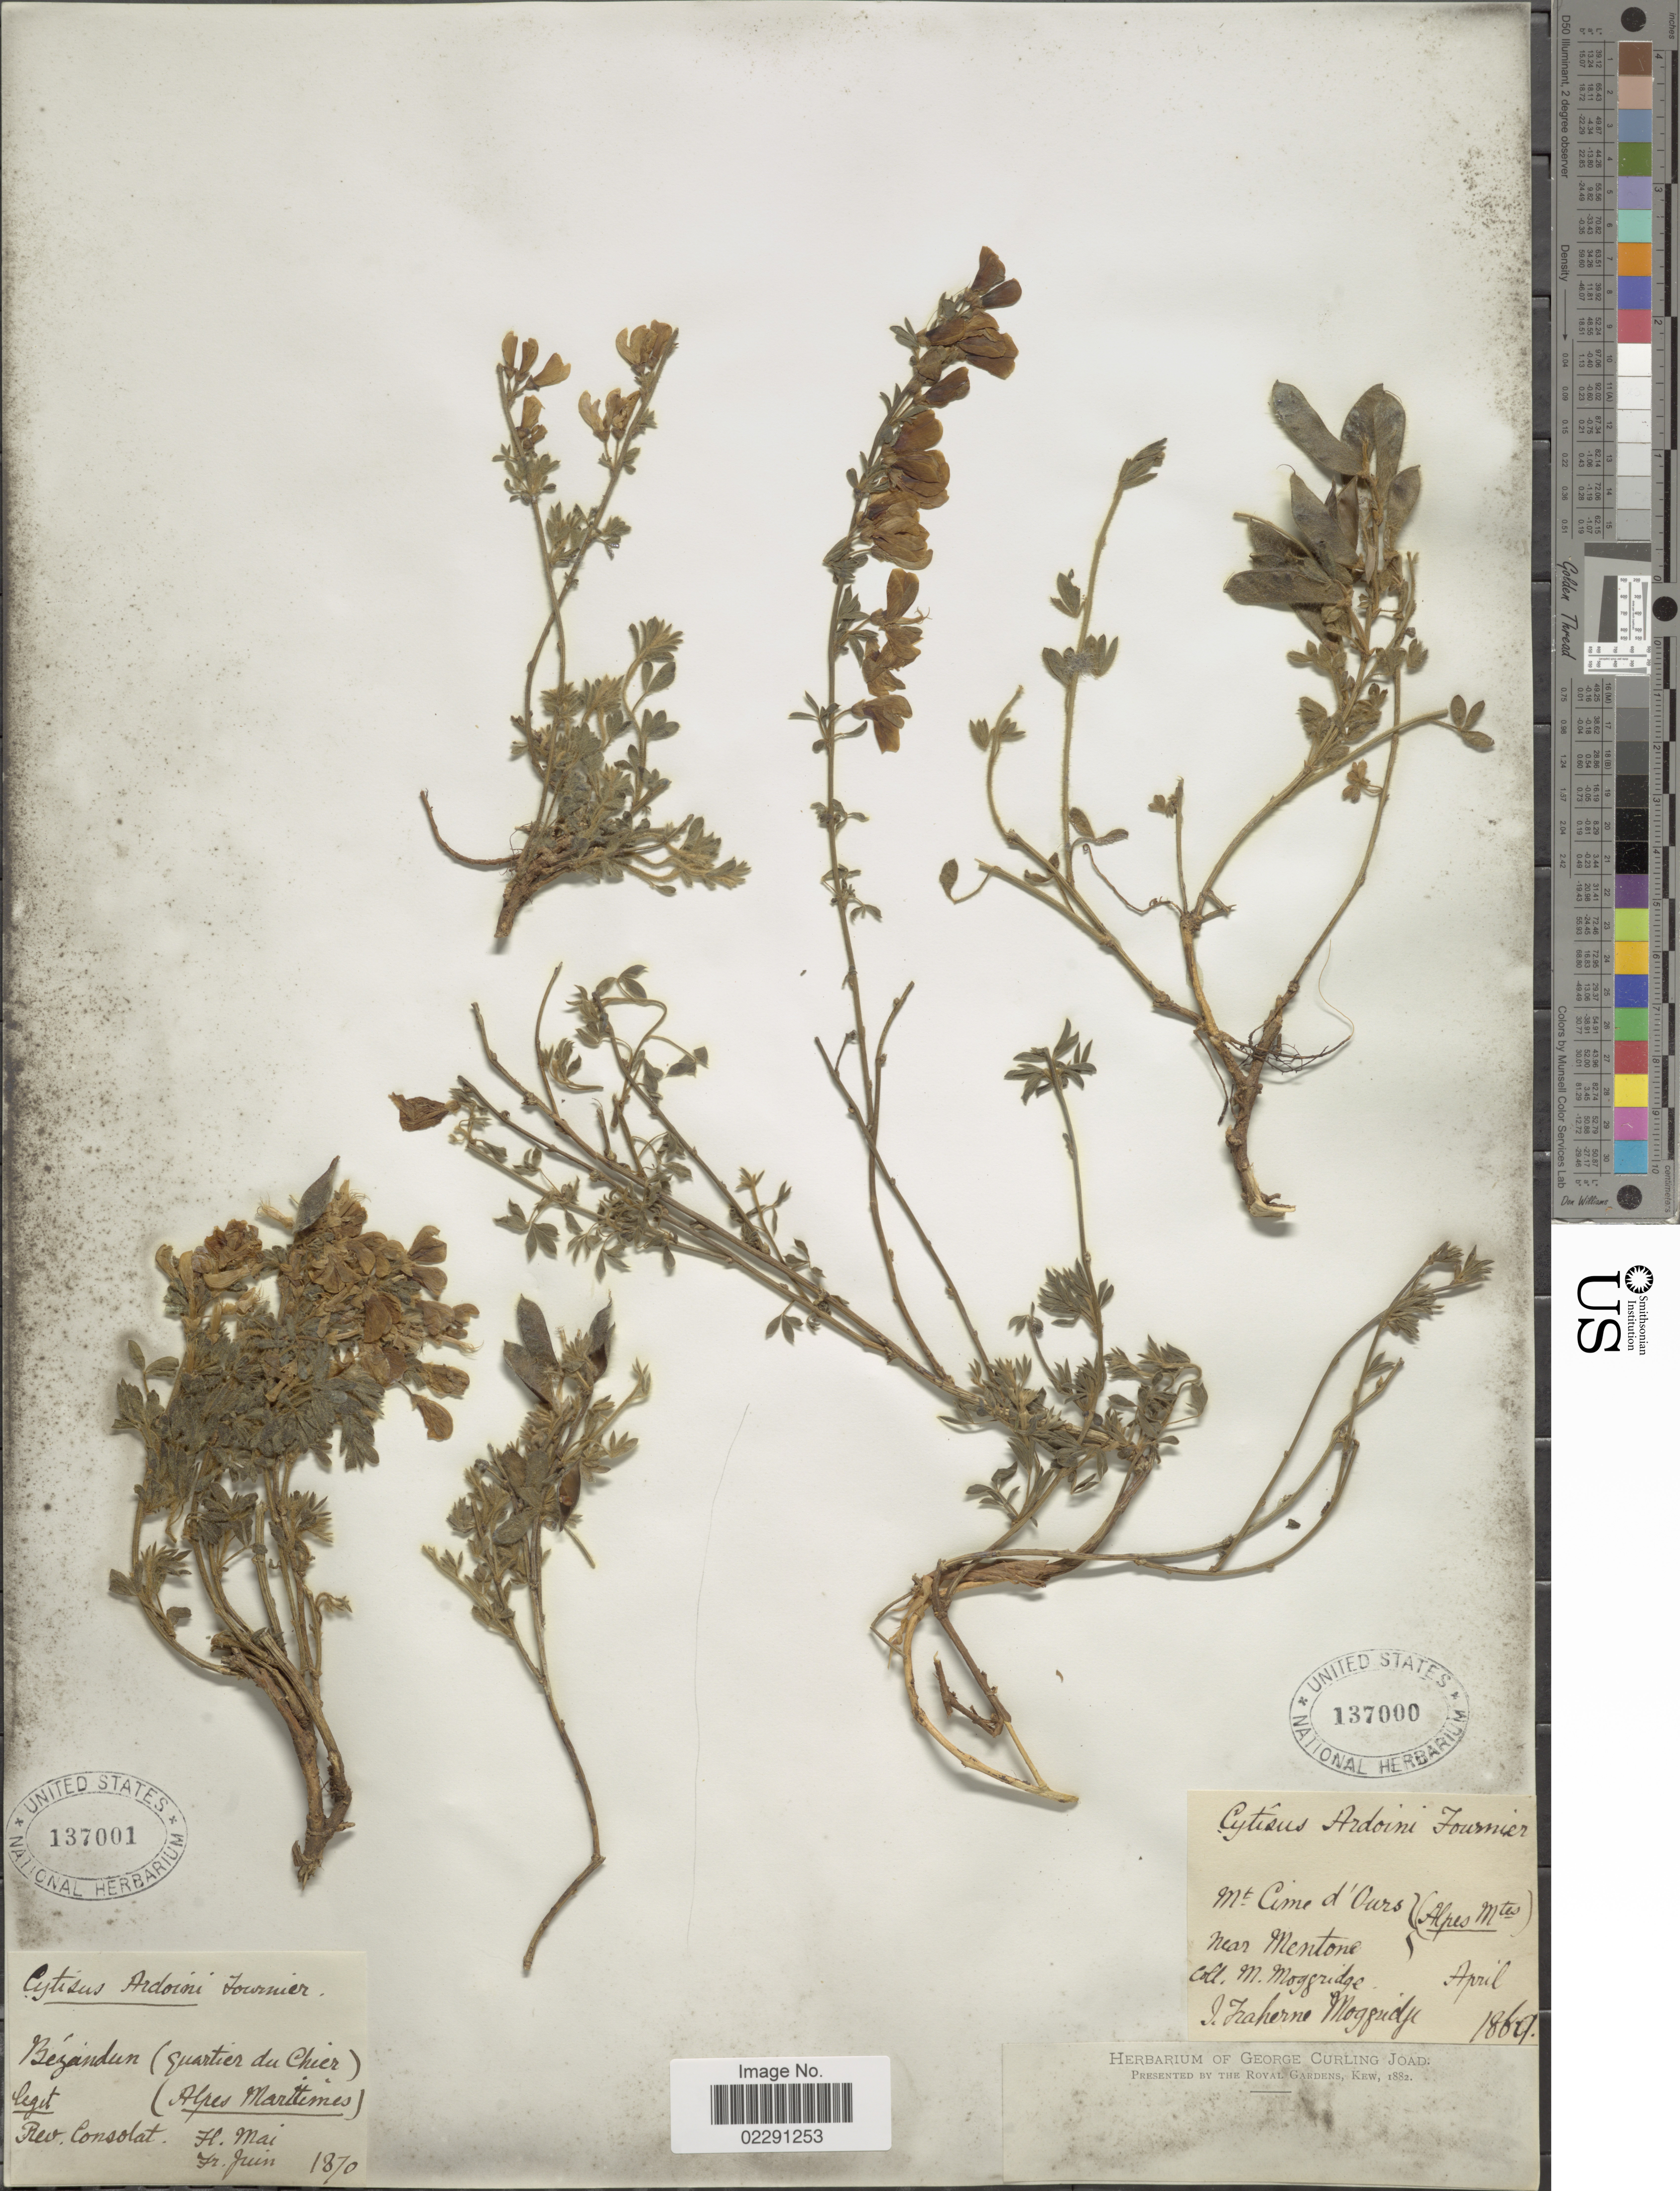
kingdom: Plantae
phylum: Tracheophyta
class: Magnoliopsida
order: Fabales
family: Fabaceae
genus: Cytisus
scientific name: Cytisus ardoinii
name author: E. Fourn.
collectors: Consolat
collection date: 1870-05/1870-06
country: France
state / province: Provence-Alpes-Côte d'Azur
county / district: Alpes-Maritimes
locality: Bezandun (quartier du Chier) (Alpes Maritimes). [interpreted]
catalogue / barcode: US 137001-2